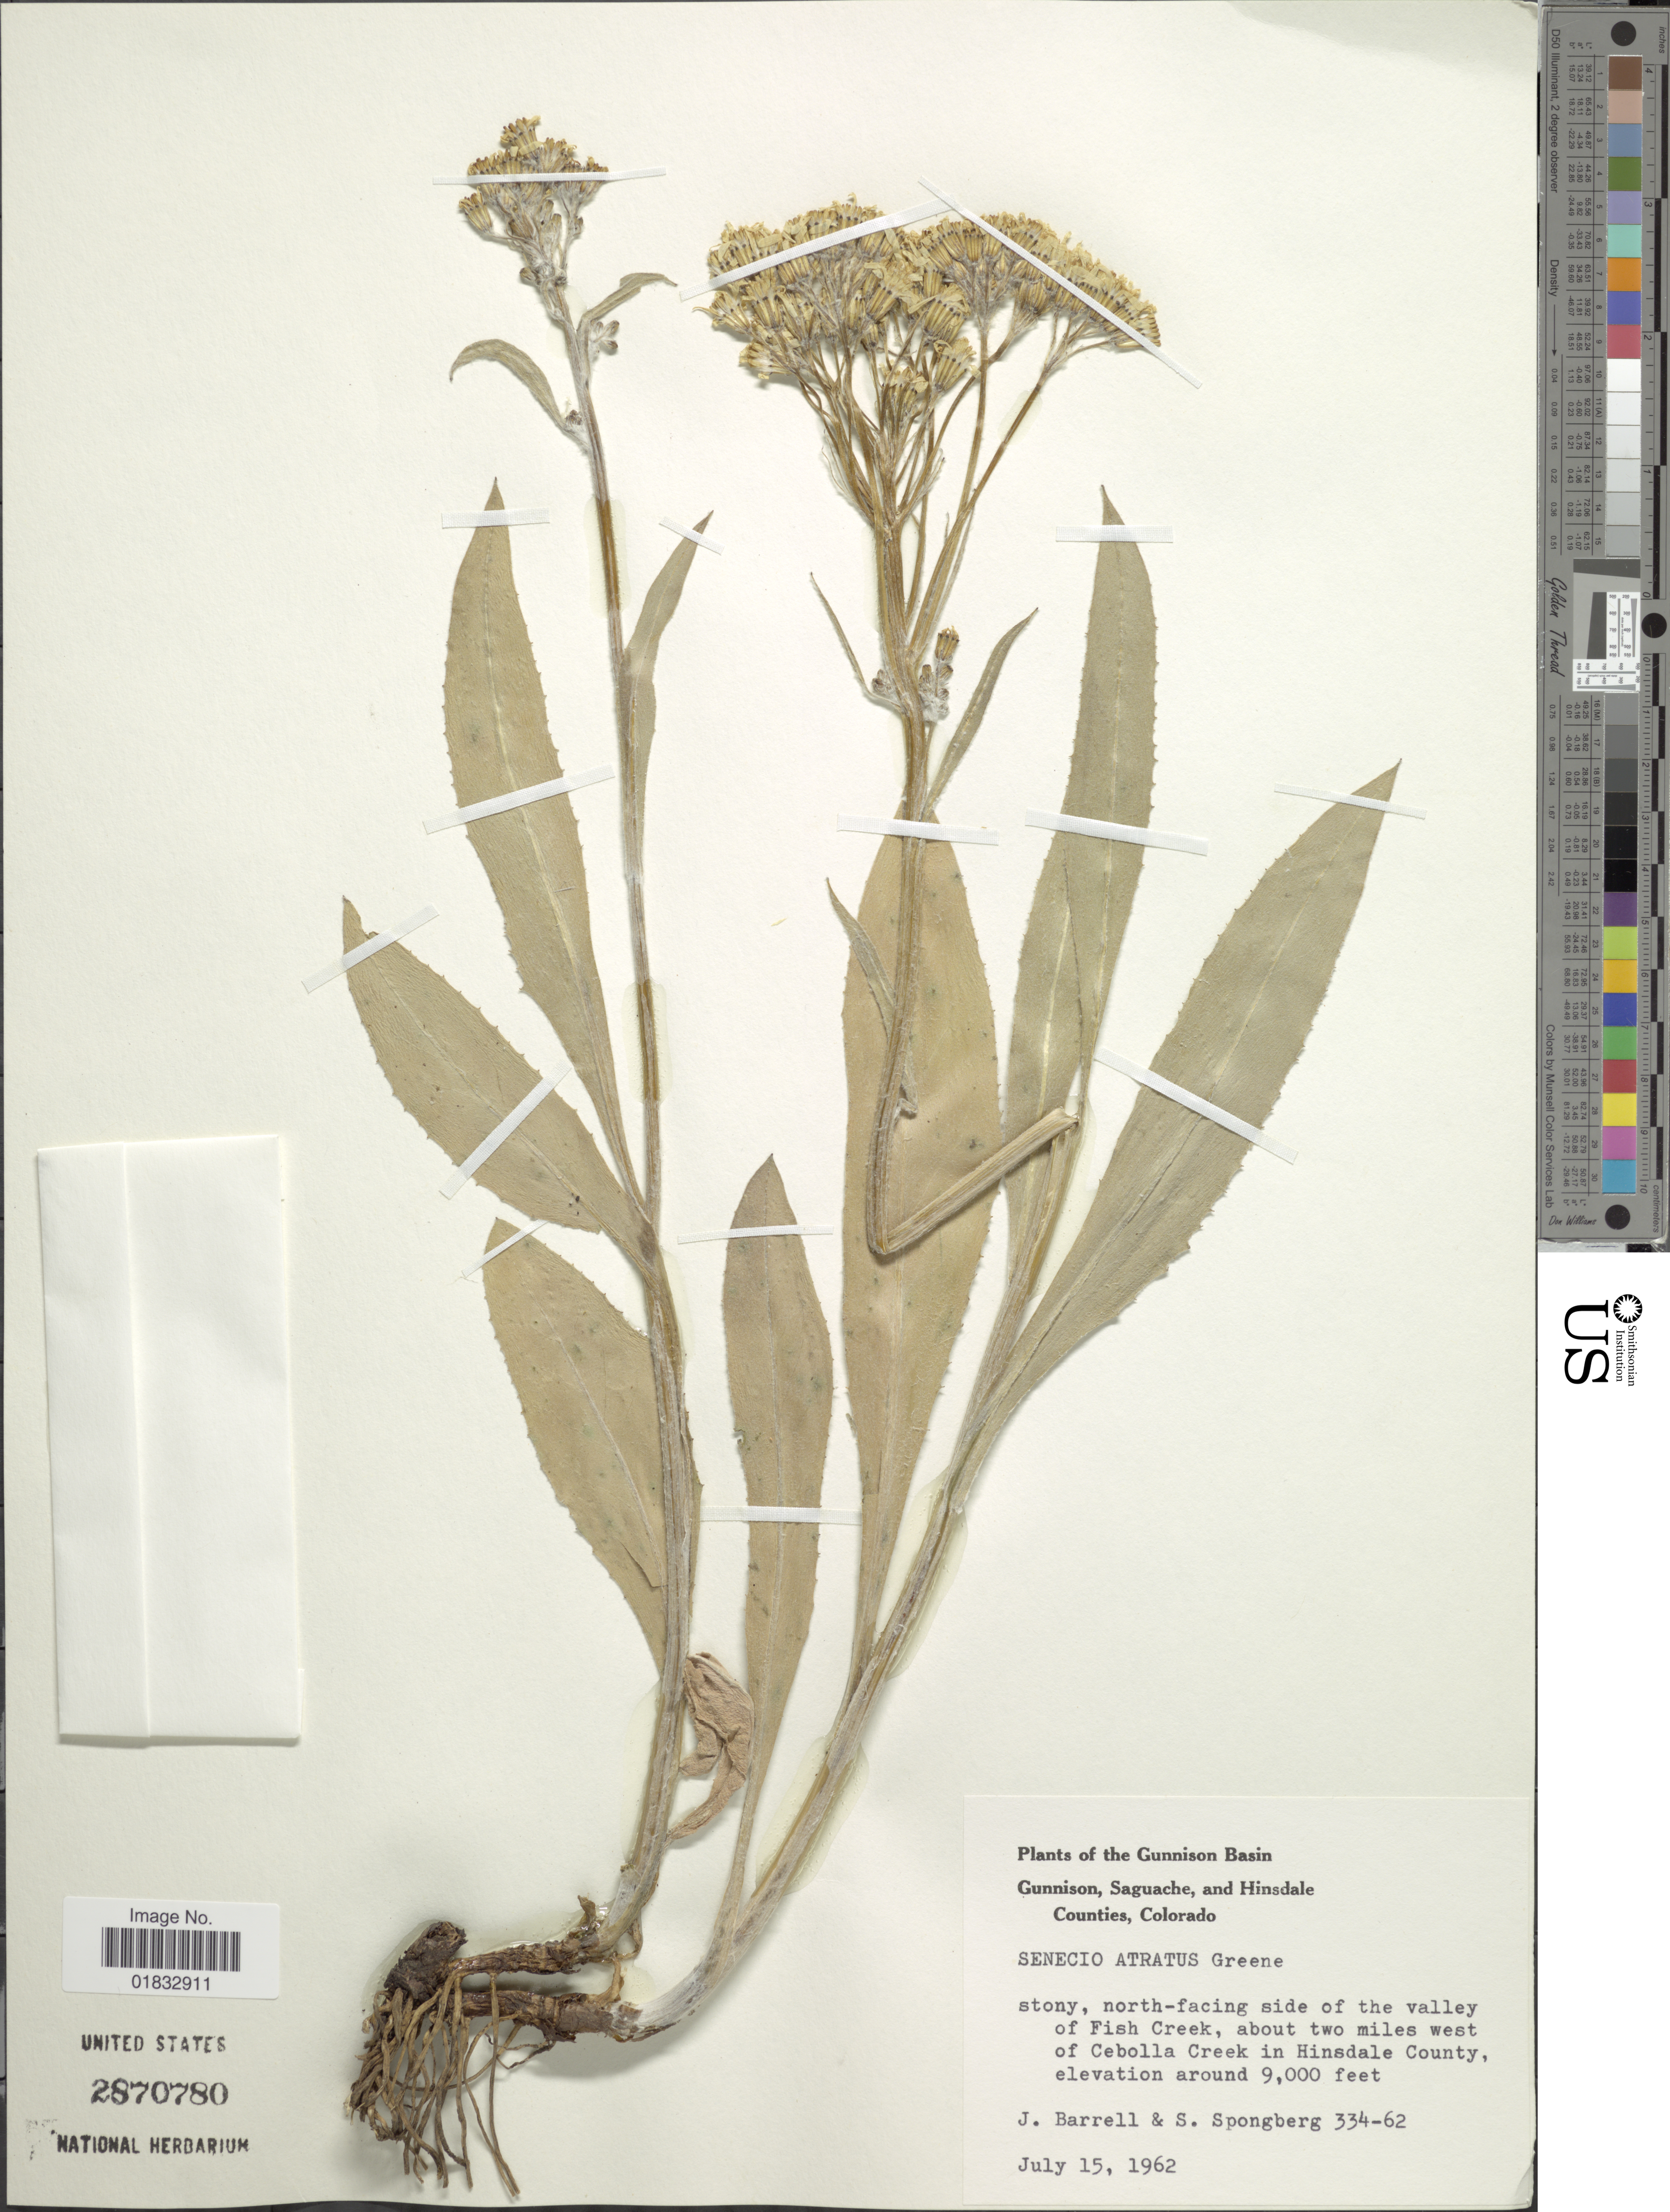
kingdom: Plantae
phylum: Tracheophyta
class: Magnoliopsida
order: Asterales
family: Asteraceae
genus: Senecio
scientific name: Senecio atratus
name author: Greene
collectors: J. Barrell & S. A.Spongberg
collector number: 334-62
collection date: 1962-07-15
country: United States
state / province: Colorado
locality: The Gunnison Basin Gunnison, Saguache, and Hinsdale Counties, stony, north-facing side of the valley of Fish Creek, about two miles west of Cebolla creek im Hinsdale County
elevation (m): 2743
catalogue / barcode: US 2870780